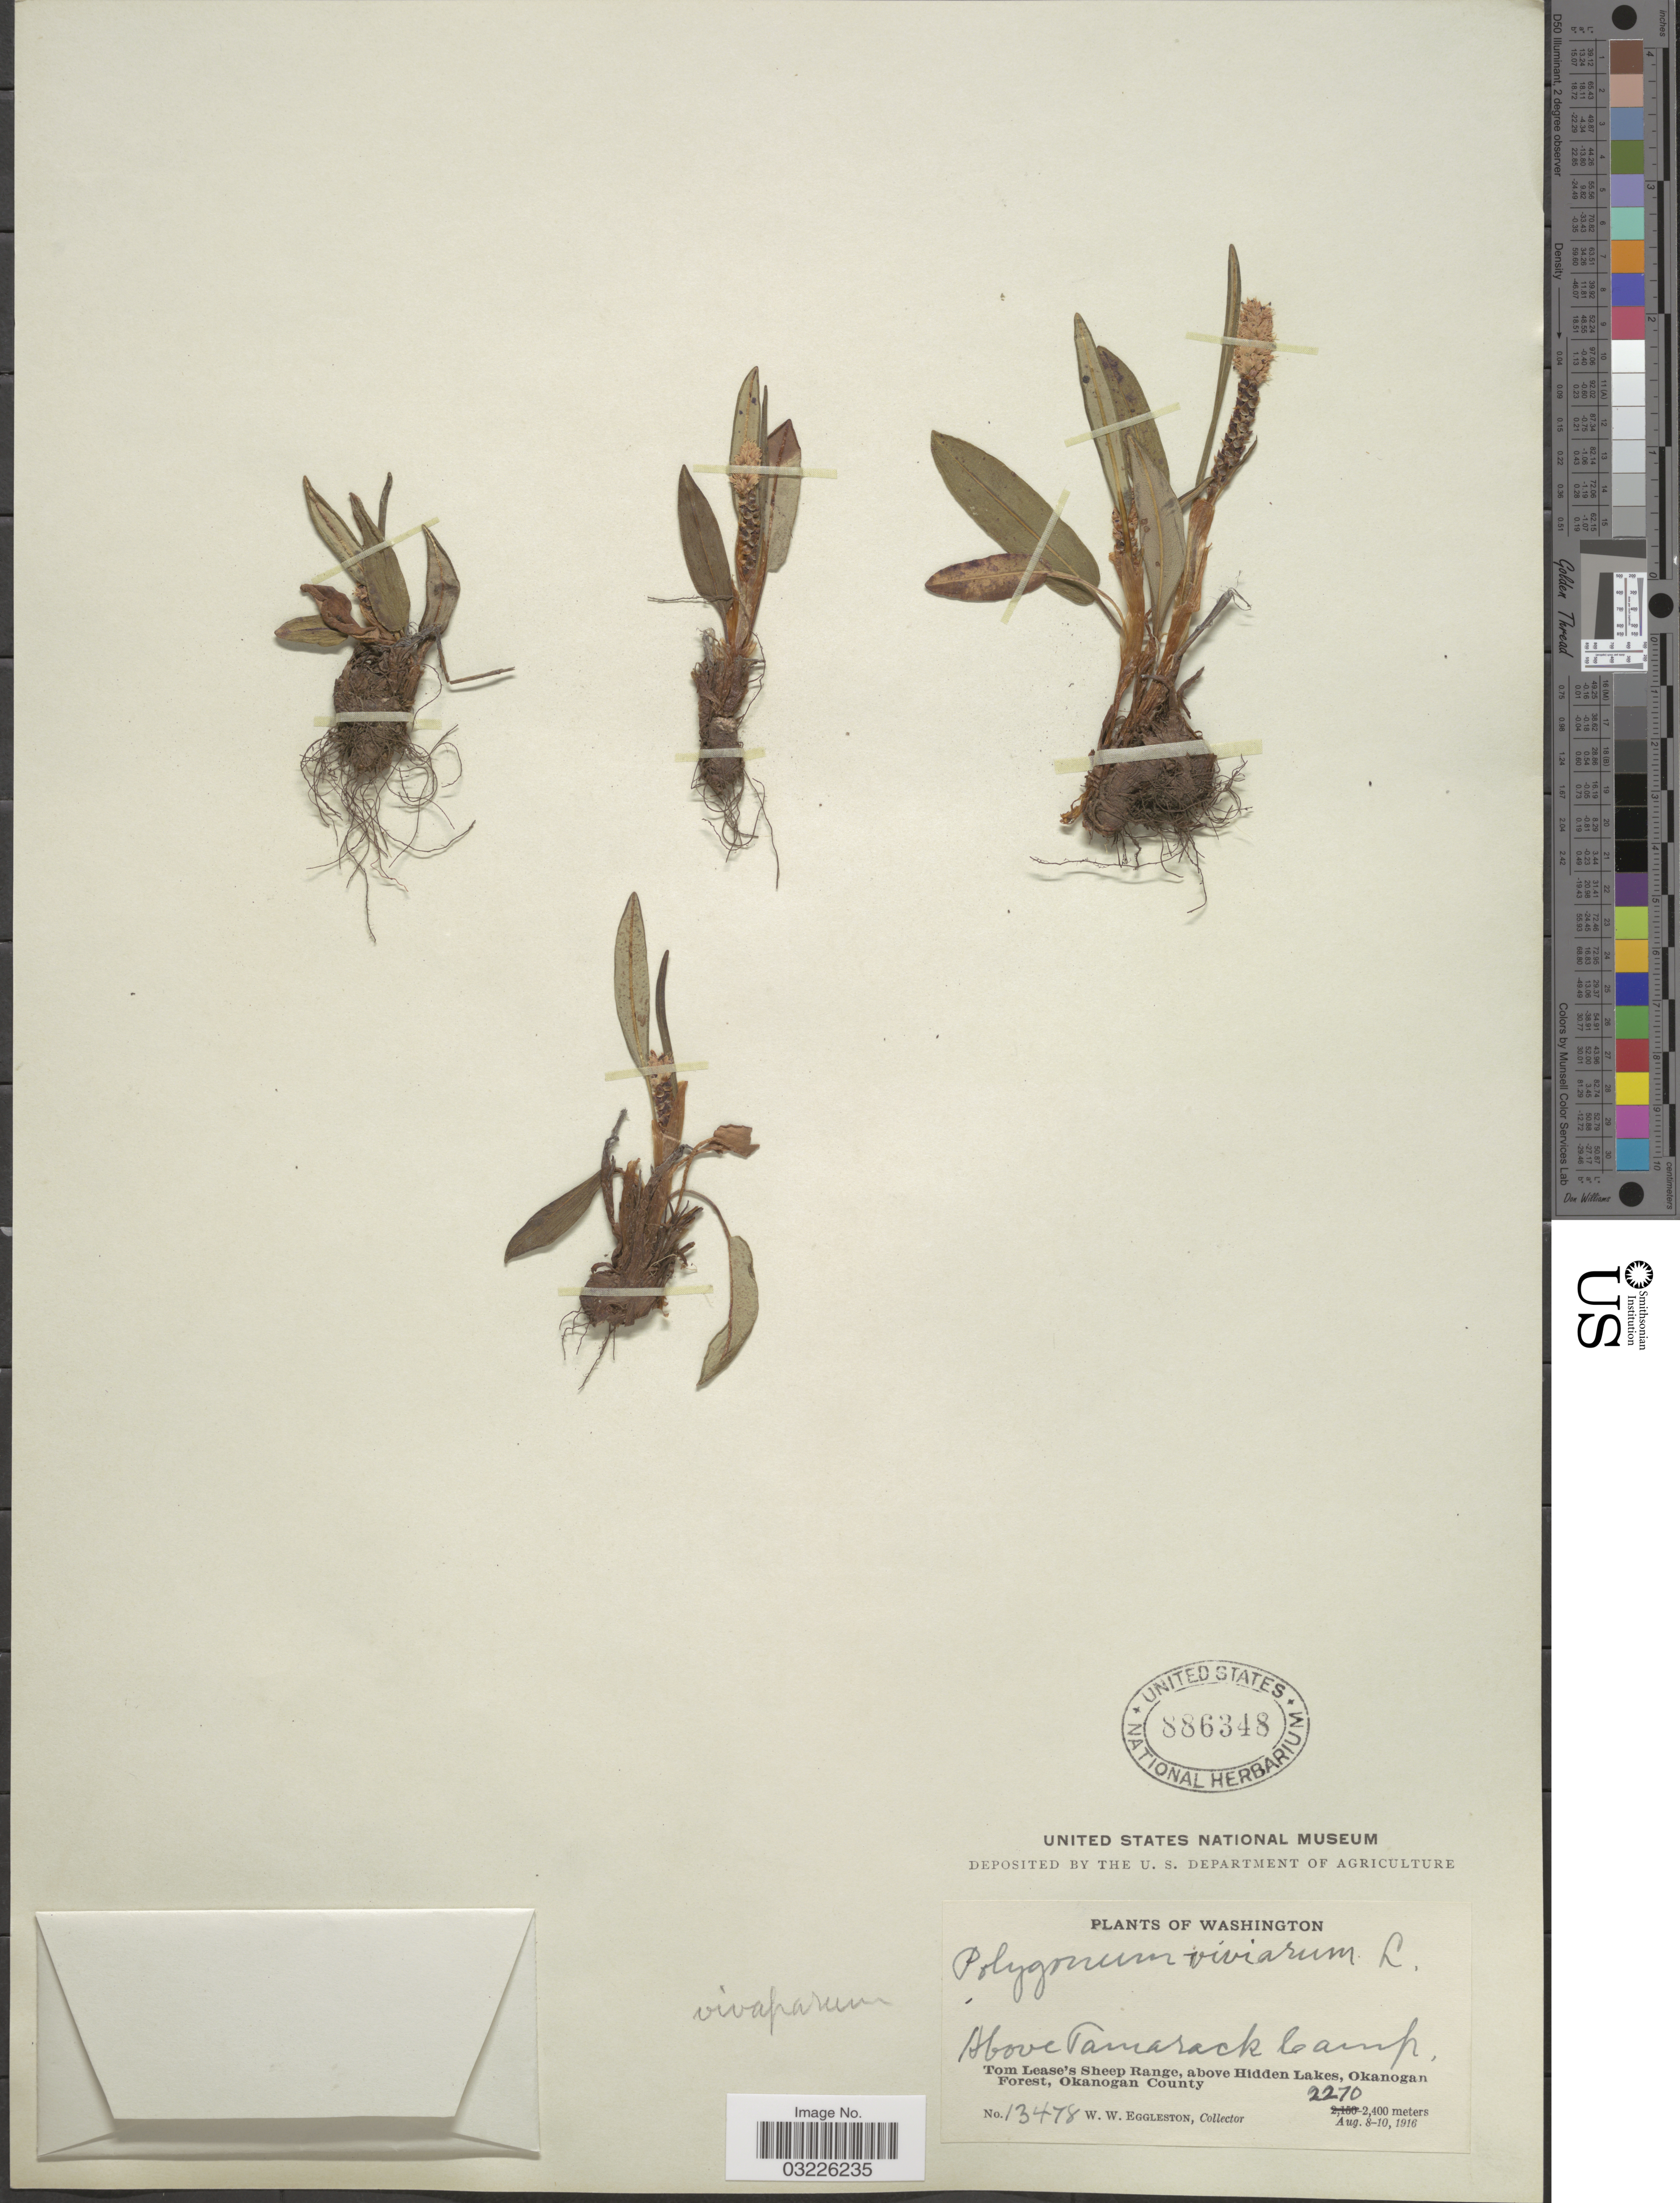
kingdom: Plantae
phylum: Tracheophyta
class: Magnoliopsida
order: Caryophyllales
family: Polygonaceae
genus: Bistorta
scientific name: Bistorta vivipara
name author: (L.) Delarbre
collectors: W. W. Eggleston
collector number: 13478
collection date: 1916-08-08/1916-08-10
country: United States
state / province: Washington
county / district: Okanogan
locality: Above Tamarack Camp. Tom Lease's Sheep Range, above Hidden Lakes, Okanogan Forest, Okanogan County.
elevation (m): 2270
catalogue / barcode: US 886348